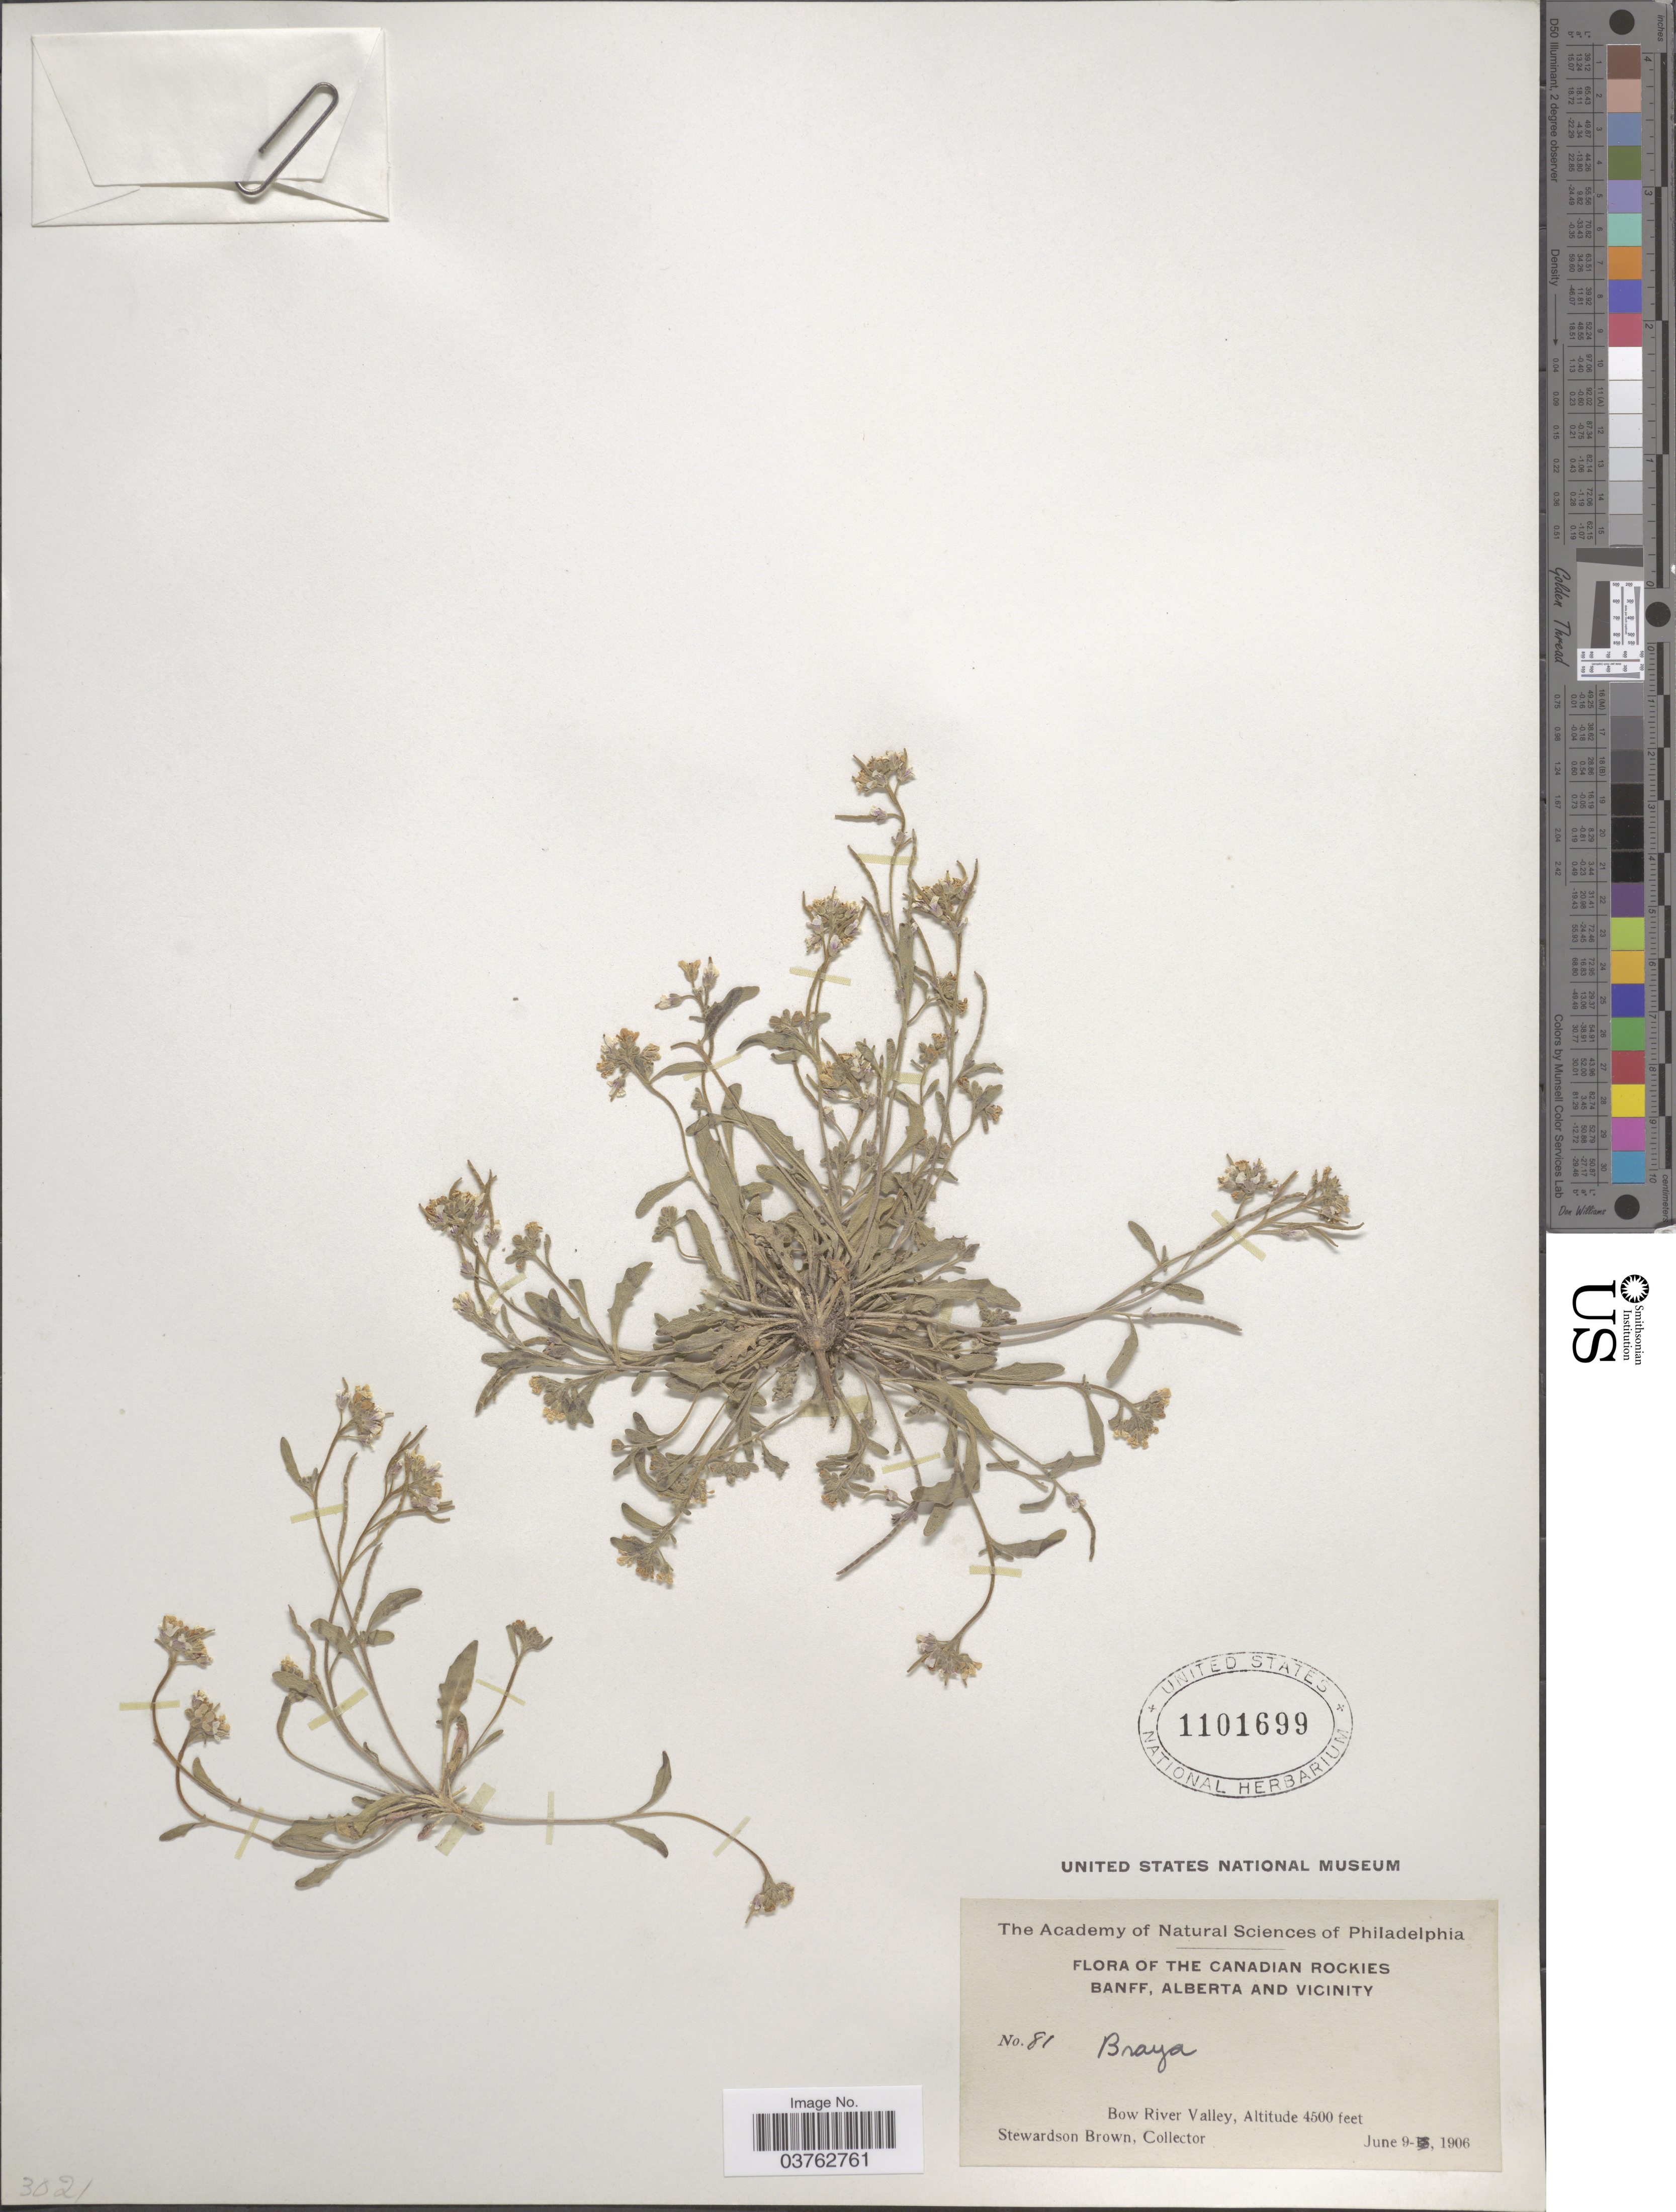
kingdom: Plantae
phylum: Tracheophyta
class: Magnoliopsida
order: Brassicales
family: Brassicaceae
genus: Braya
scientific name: Braya humilis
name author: (C.A. Mey.) B.L. Rob.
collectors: S. Brown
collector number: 81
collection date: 1906-06-09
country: Canada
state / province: Alberta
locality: The Canadian Rockies Banff, Alberta and Vicinity. Bow River Valley.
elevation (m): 1372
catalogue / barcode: US 1101699